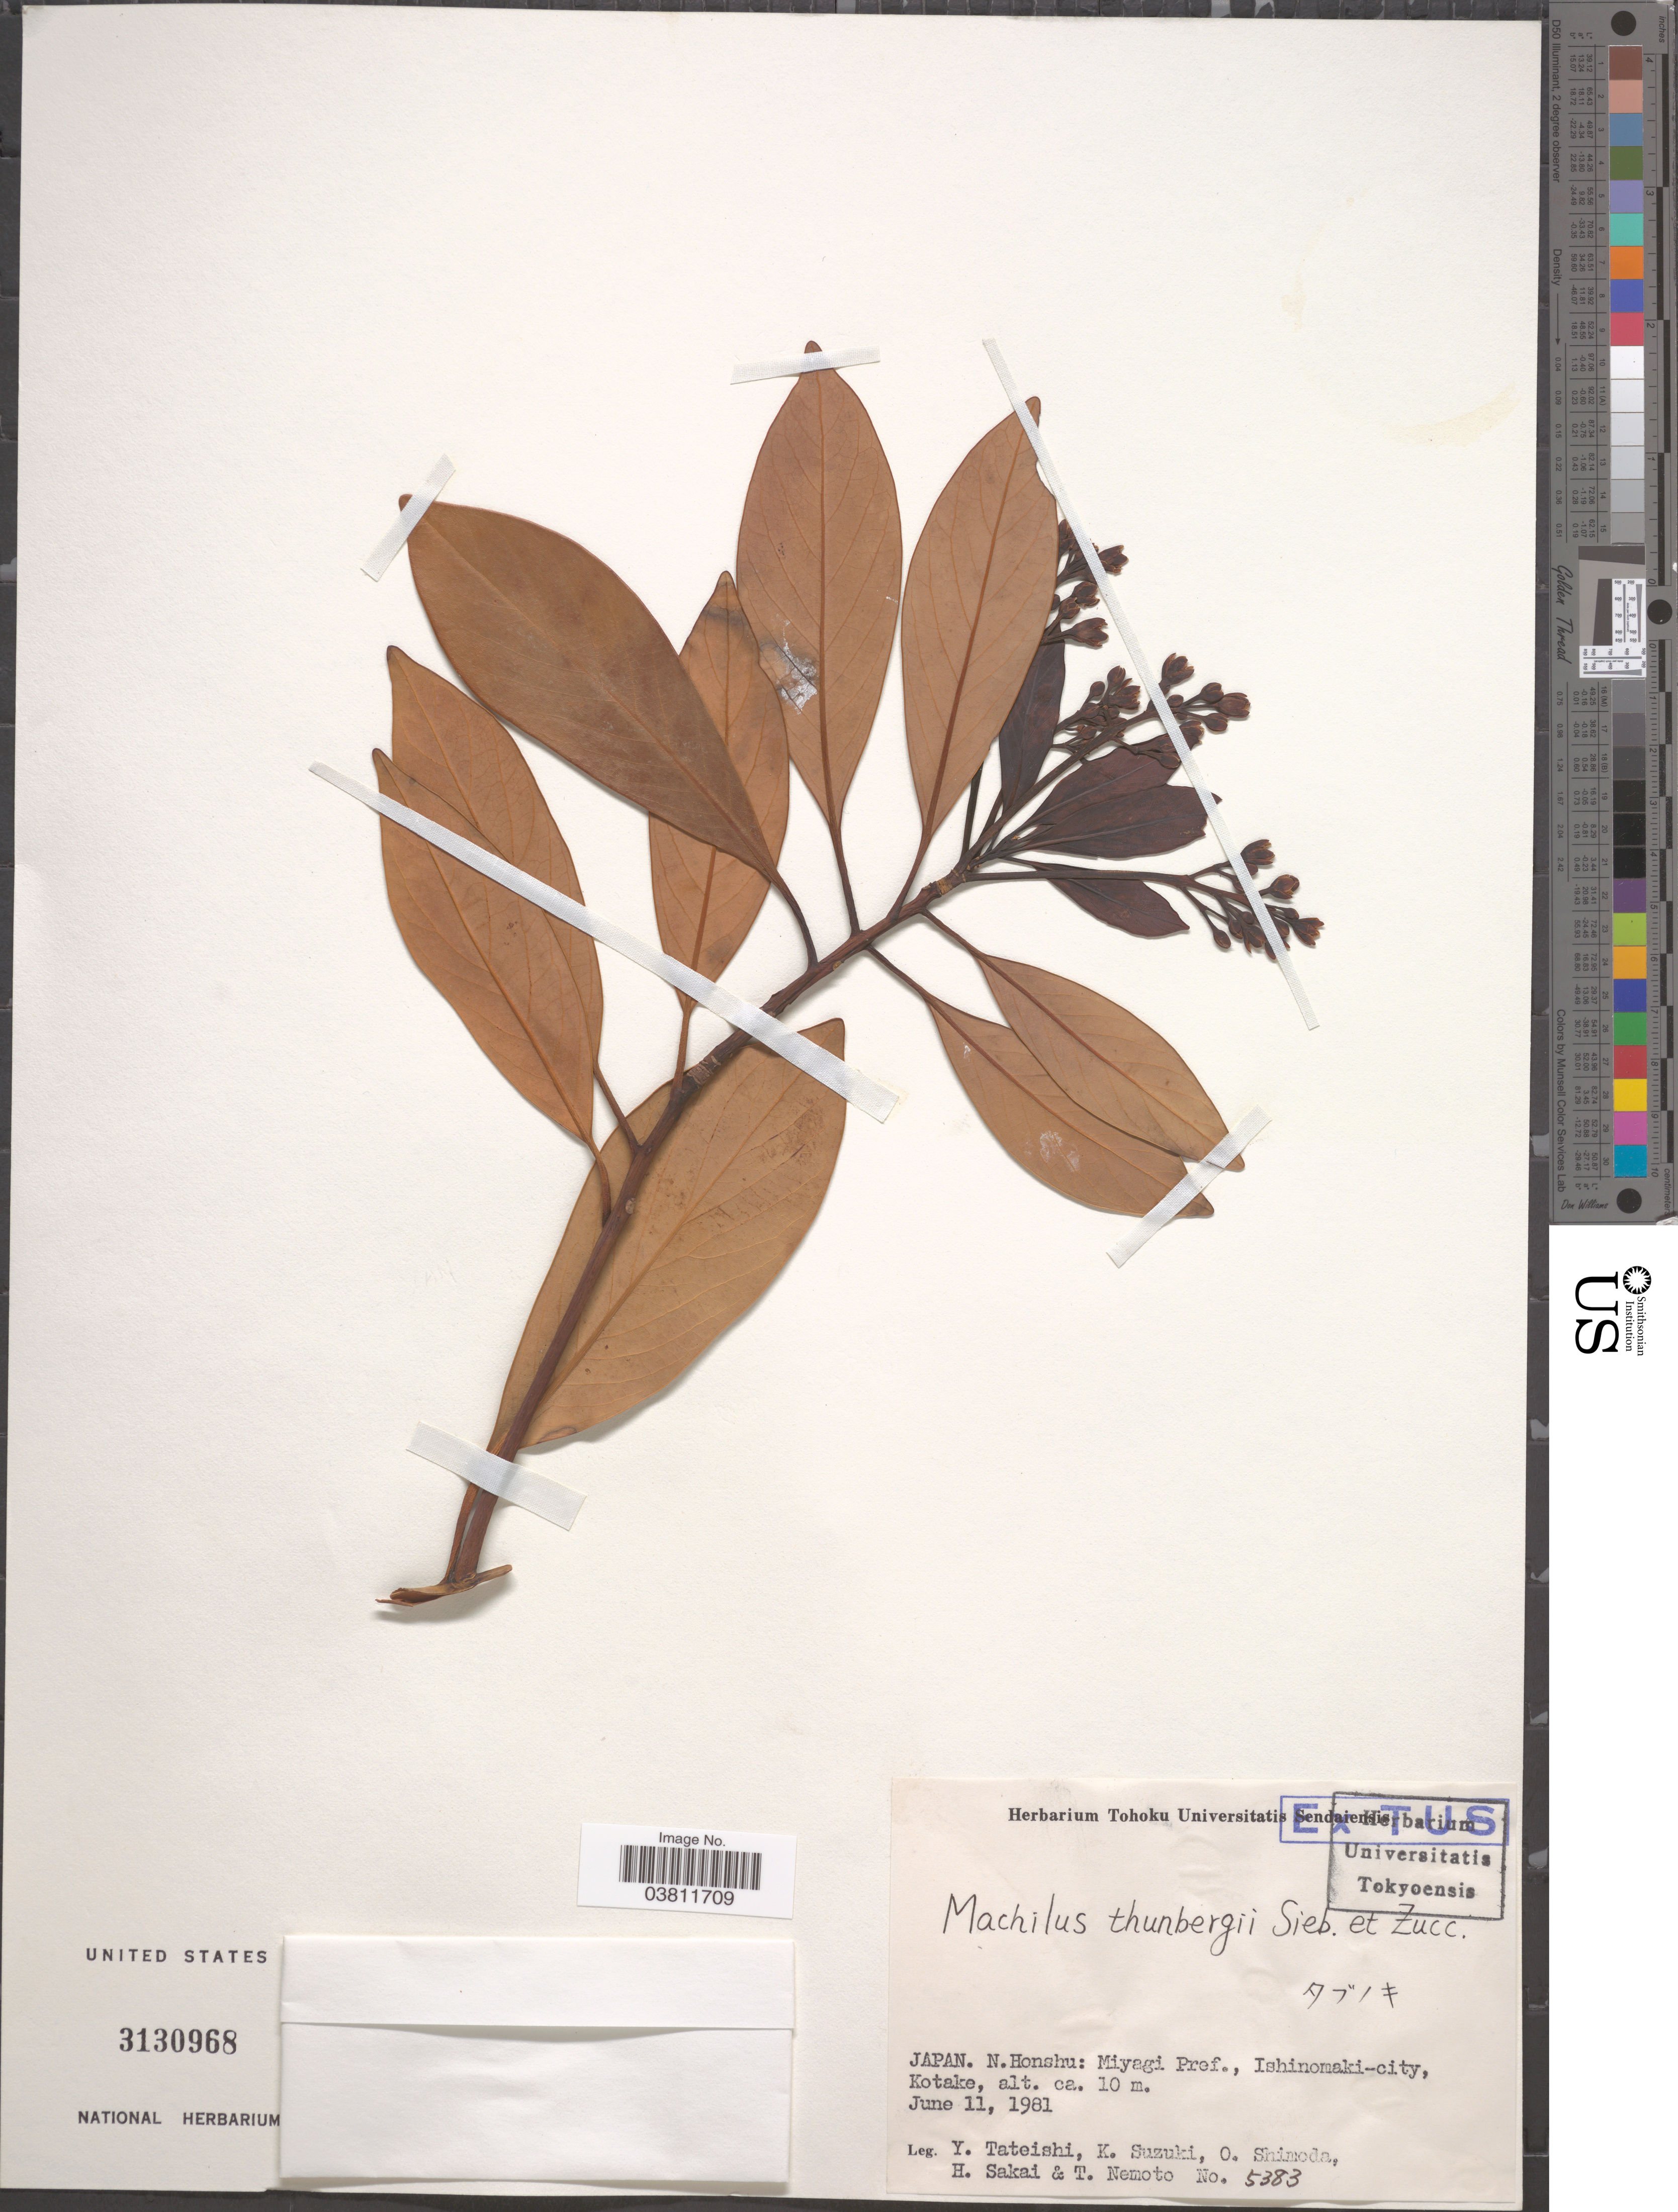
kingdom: Plantae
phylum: Tracheophyta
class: Magnoliopsida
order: Laurales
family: Lauraceae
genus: Machilus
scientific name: Machilus thunbergii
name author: Siebold & Zucc.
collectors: Y. Tateishi, K. Suzuki, O. Shimoda, H. Sakai & T. Nemoto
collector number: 5383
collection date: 1981-06-11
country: Japan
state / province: Miyagi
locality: N. Honshu: Miyagi Pref., Ishinomaki-city, Kotake.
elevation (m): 10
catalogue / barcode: US 3130968